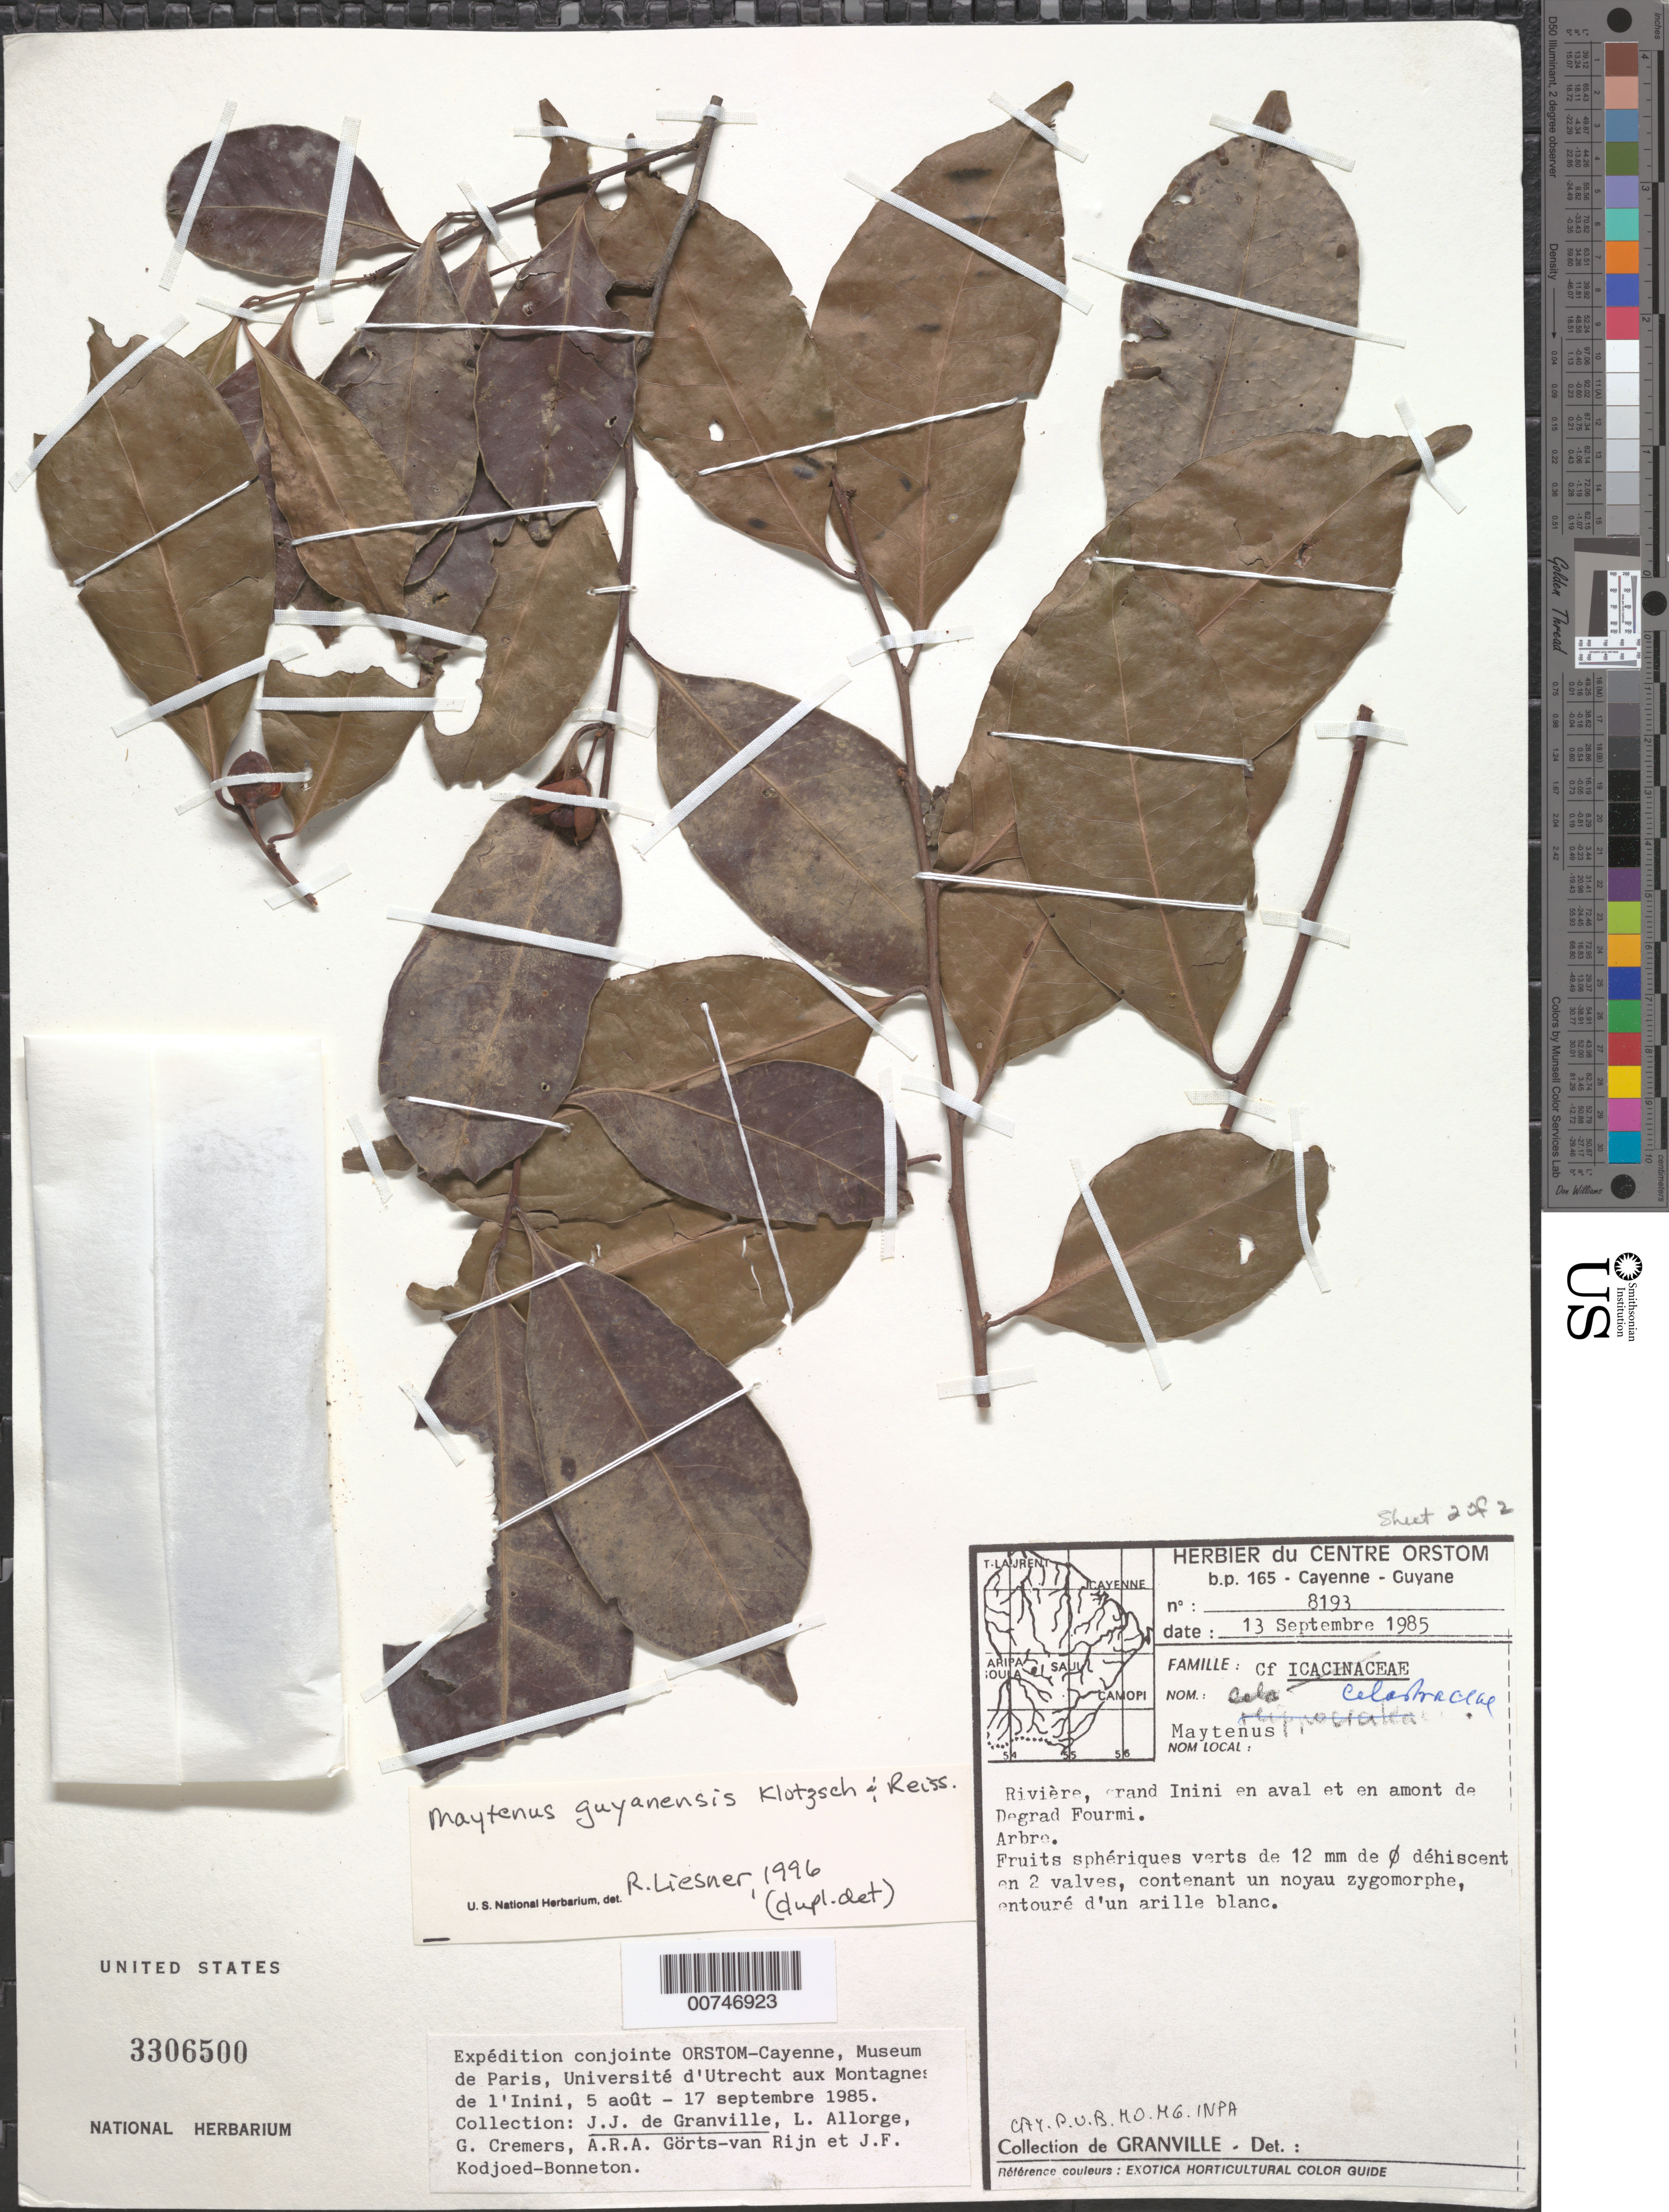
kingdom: Plantae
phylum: Tracheophyta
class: Magnoliopsida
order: Celastrales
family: Celastraceae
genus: Maytenus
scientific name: Maytenus guianensis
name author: Klotzsch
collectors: J.-J. de Granville, L. Allorge, G. Cremers, A. .R. A. Görts-van Rijn & J. Kodjoed-Bonneton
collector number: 8193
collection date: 1985-09-13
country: French Guiana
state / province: Cayenne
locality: Rivière, grand Inini en aval et en amont de Degrad Fourmi.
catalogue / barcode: US 3306500